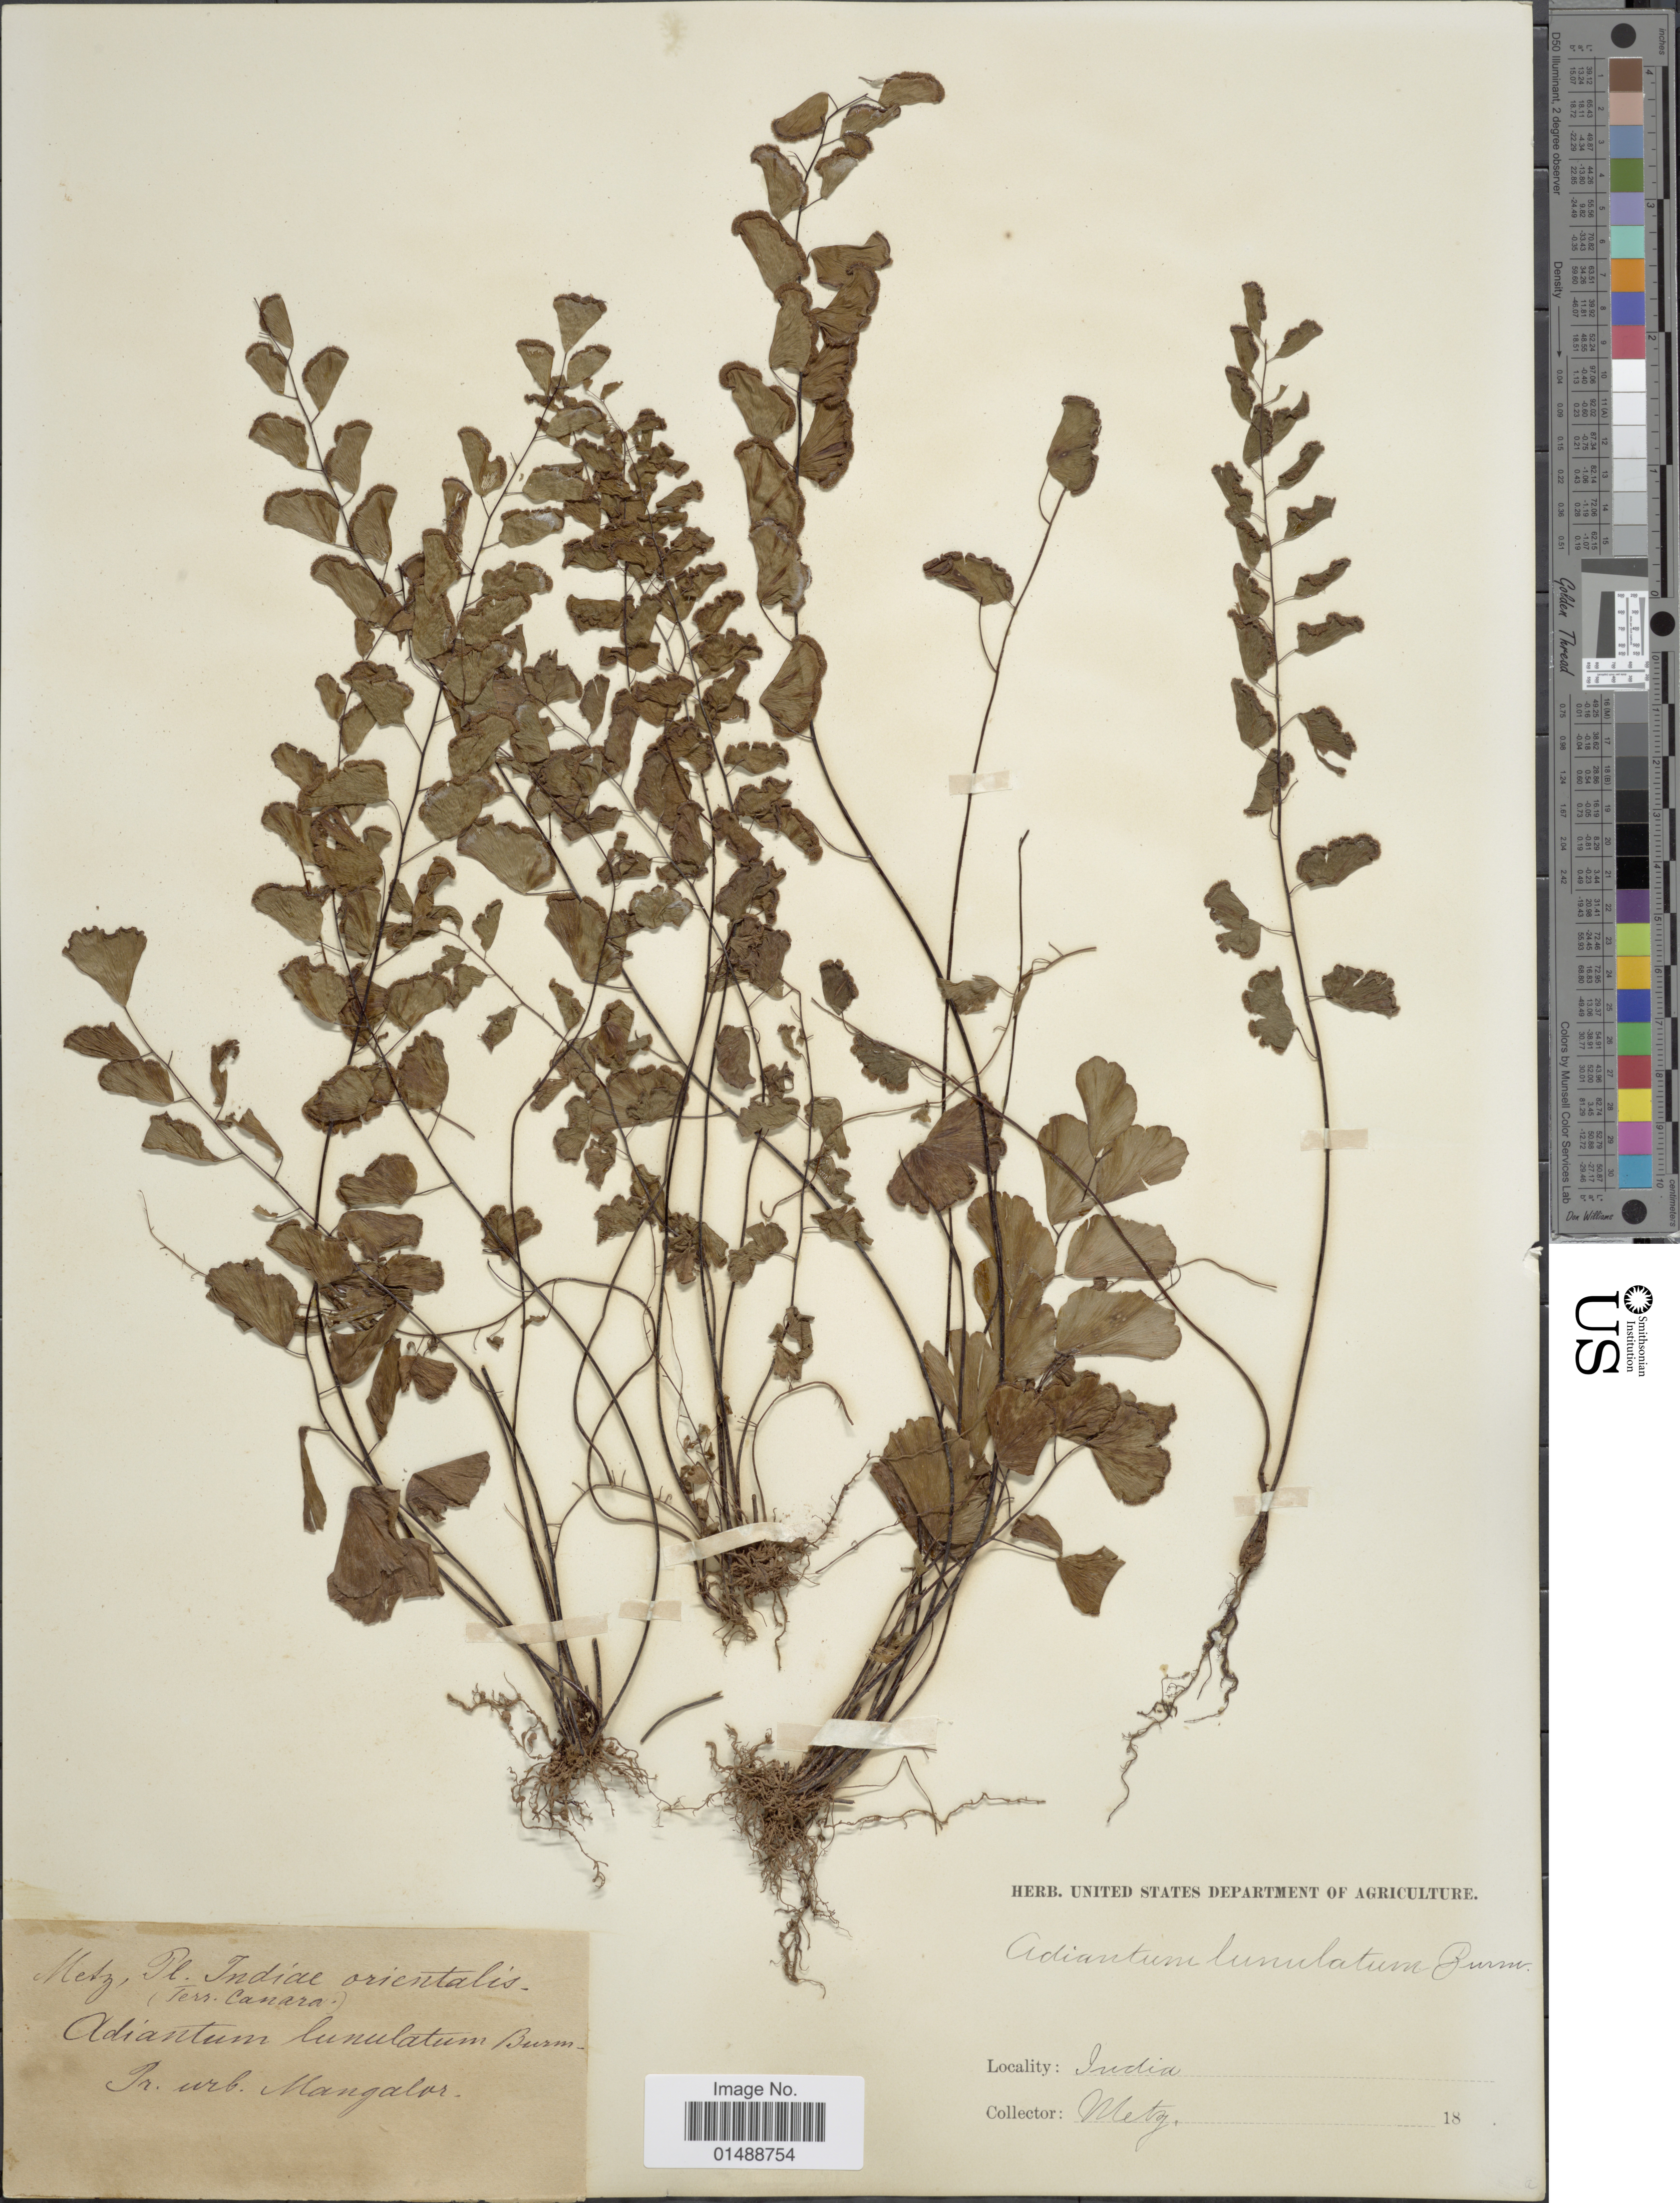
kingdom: Plantae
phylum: Tracheophyta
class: Polypodiopsida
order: Polypodiales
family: Pteridaceae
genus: Adiantum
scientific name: Adiantum philippense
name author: L.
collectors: -. Metz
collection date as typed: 18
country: India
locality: Pr. urb. Mangalor